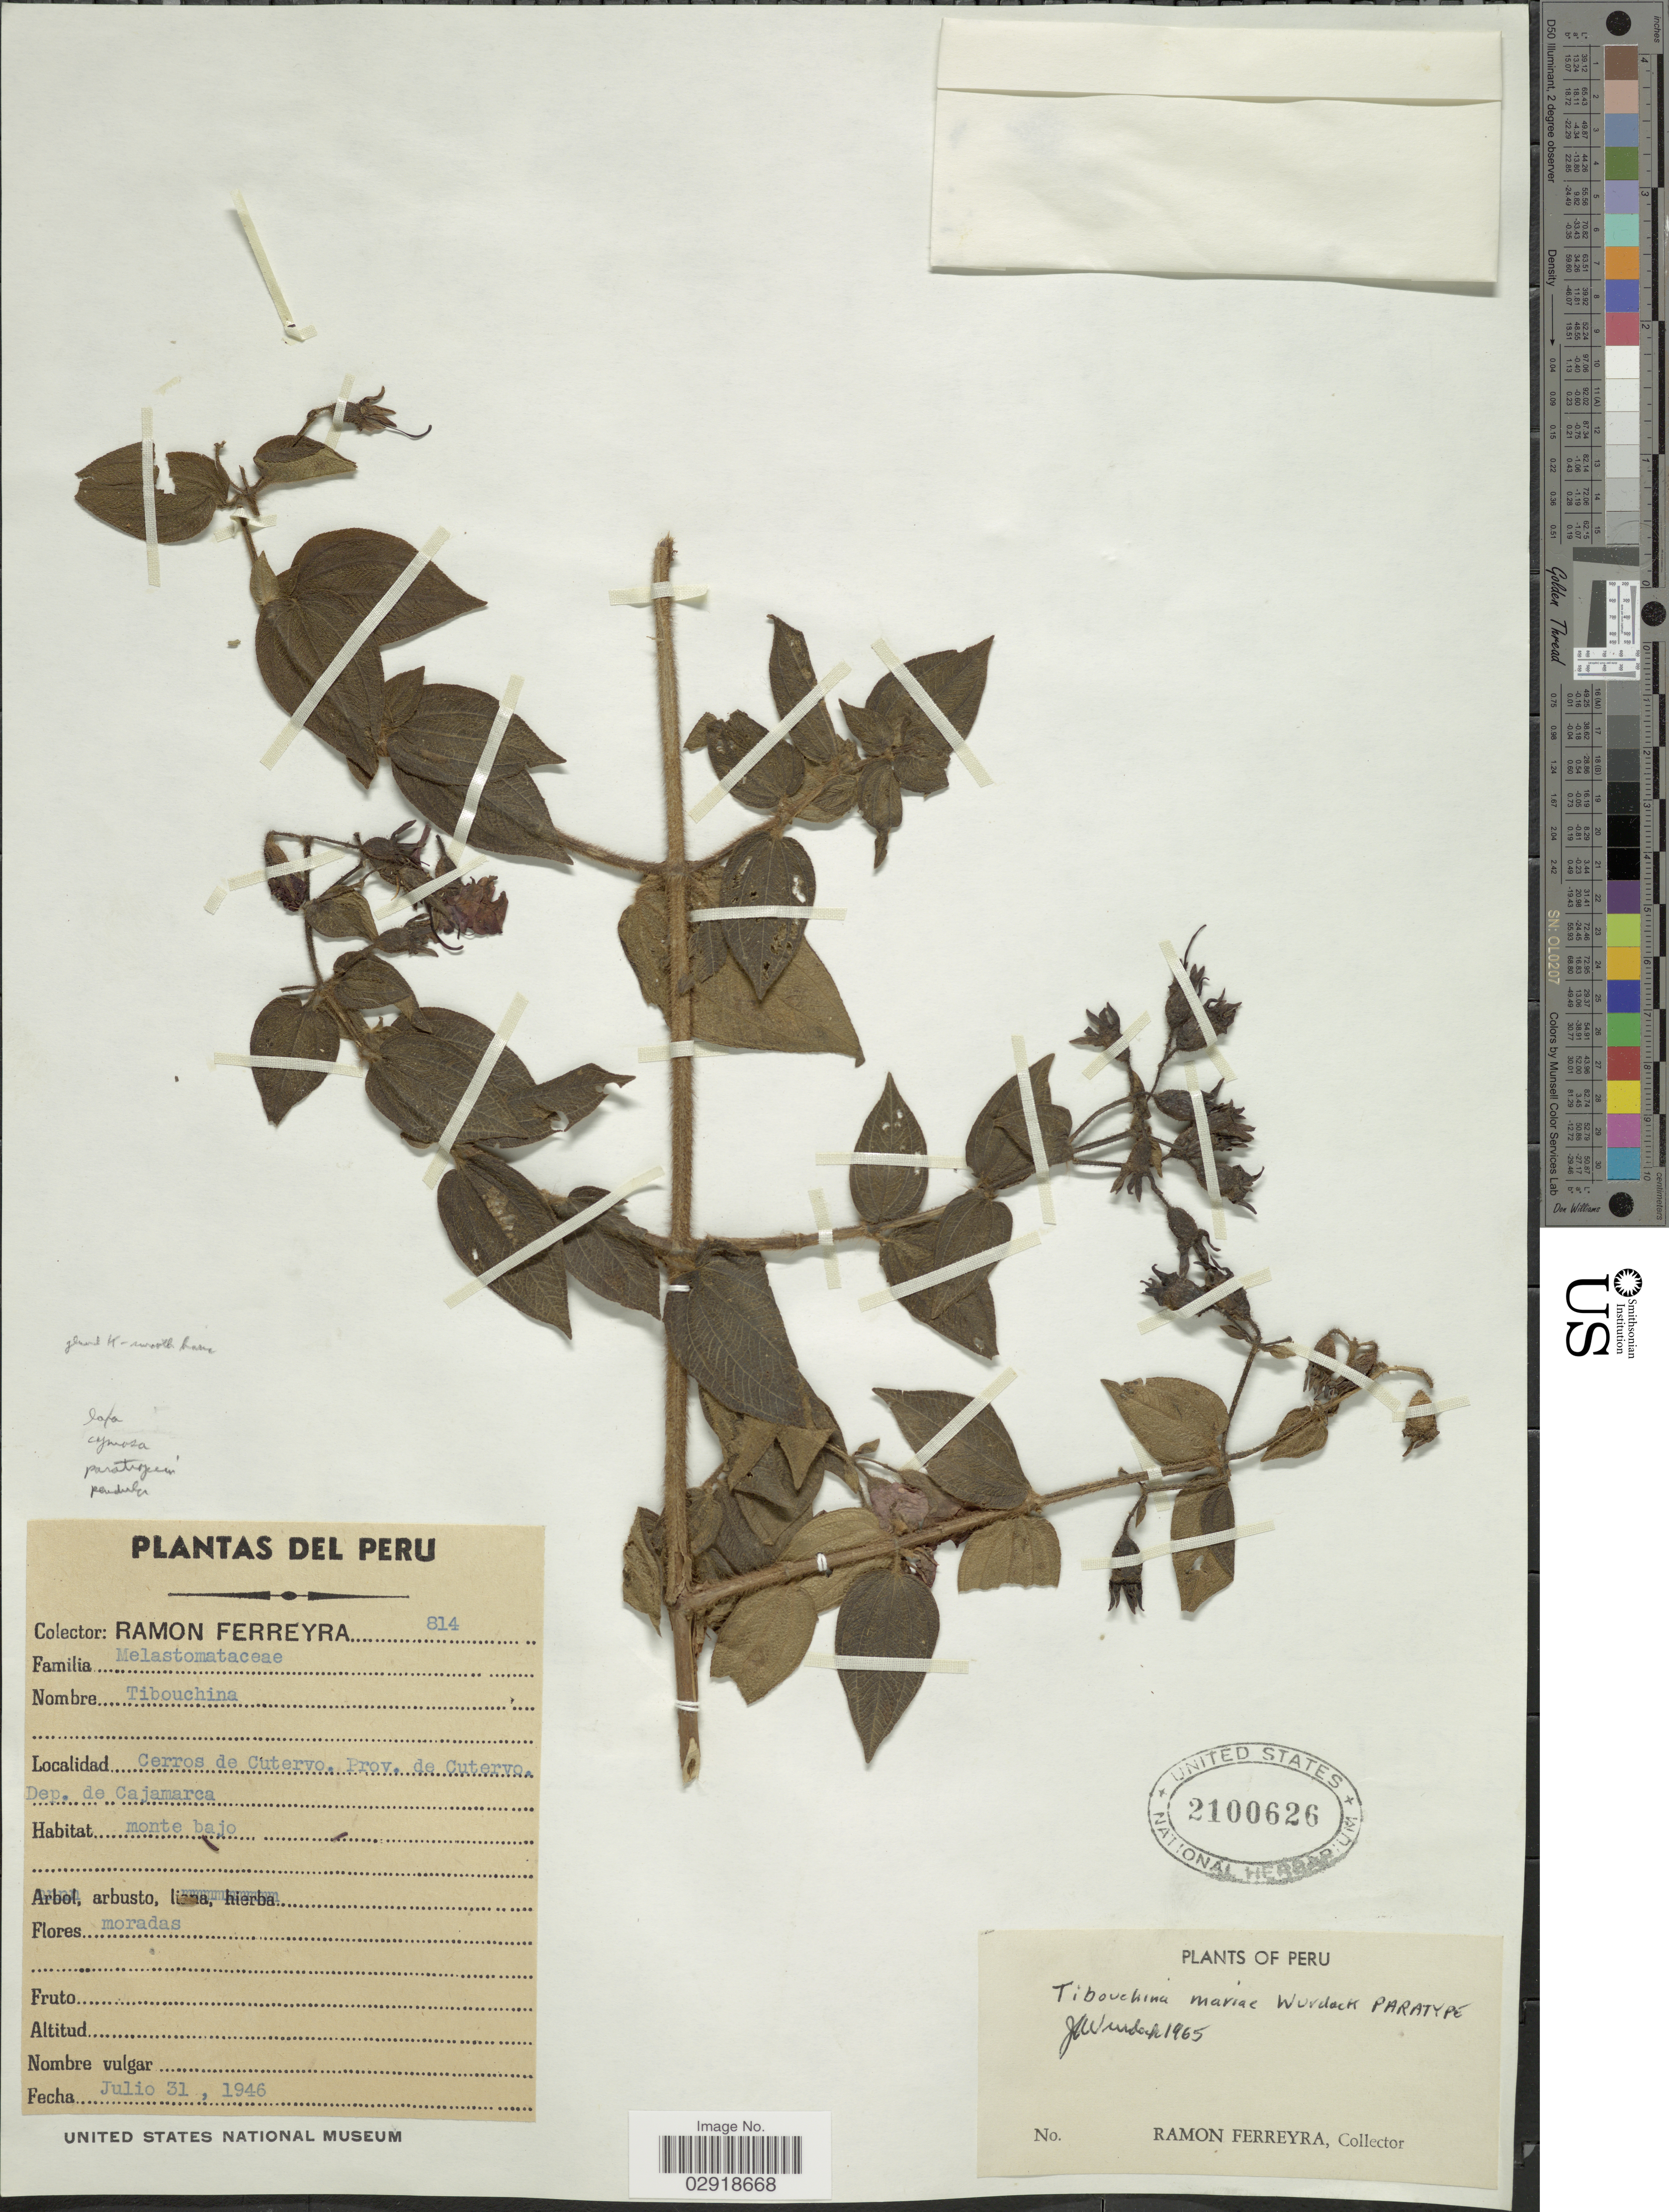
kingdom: Plantae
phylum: Tracheophyta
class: Magnoliopsida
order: Myrtales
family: Melastomataceae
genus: Chaetogastra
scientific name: Chaetogastra mariae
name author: (Wurdack) P.J.F. Guim. & Michelang.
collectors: R. A. Ferreyra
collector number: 814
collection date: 1946-07-31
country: Peru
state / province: Cajamarca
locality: Cerros de Cutervo, Prov. de Cutervo, Dep. de Cajamarca.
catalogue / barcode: US 2100626